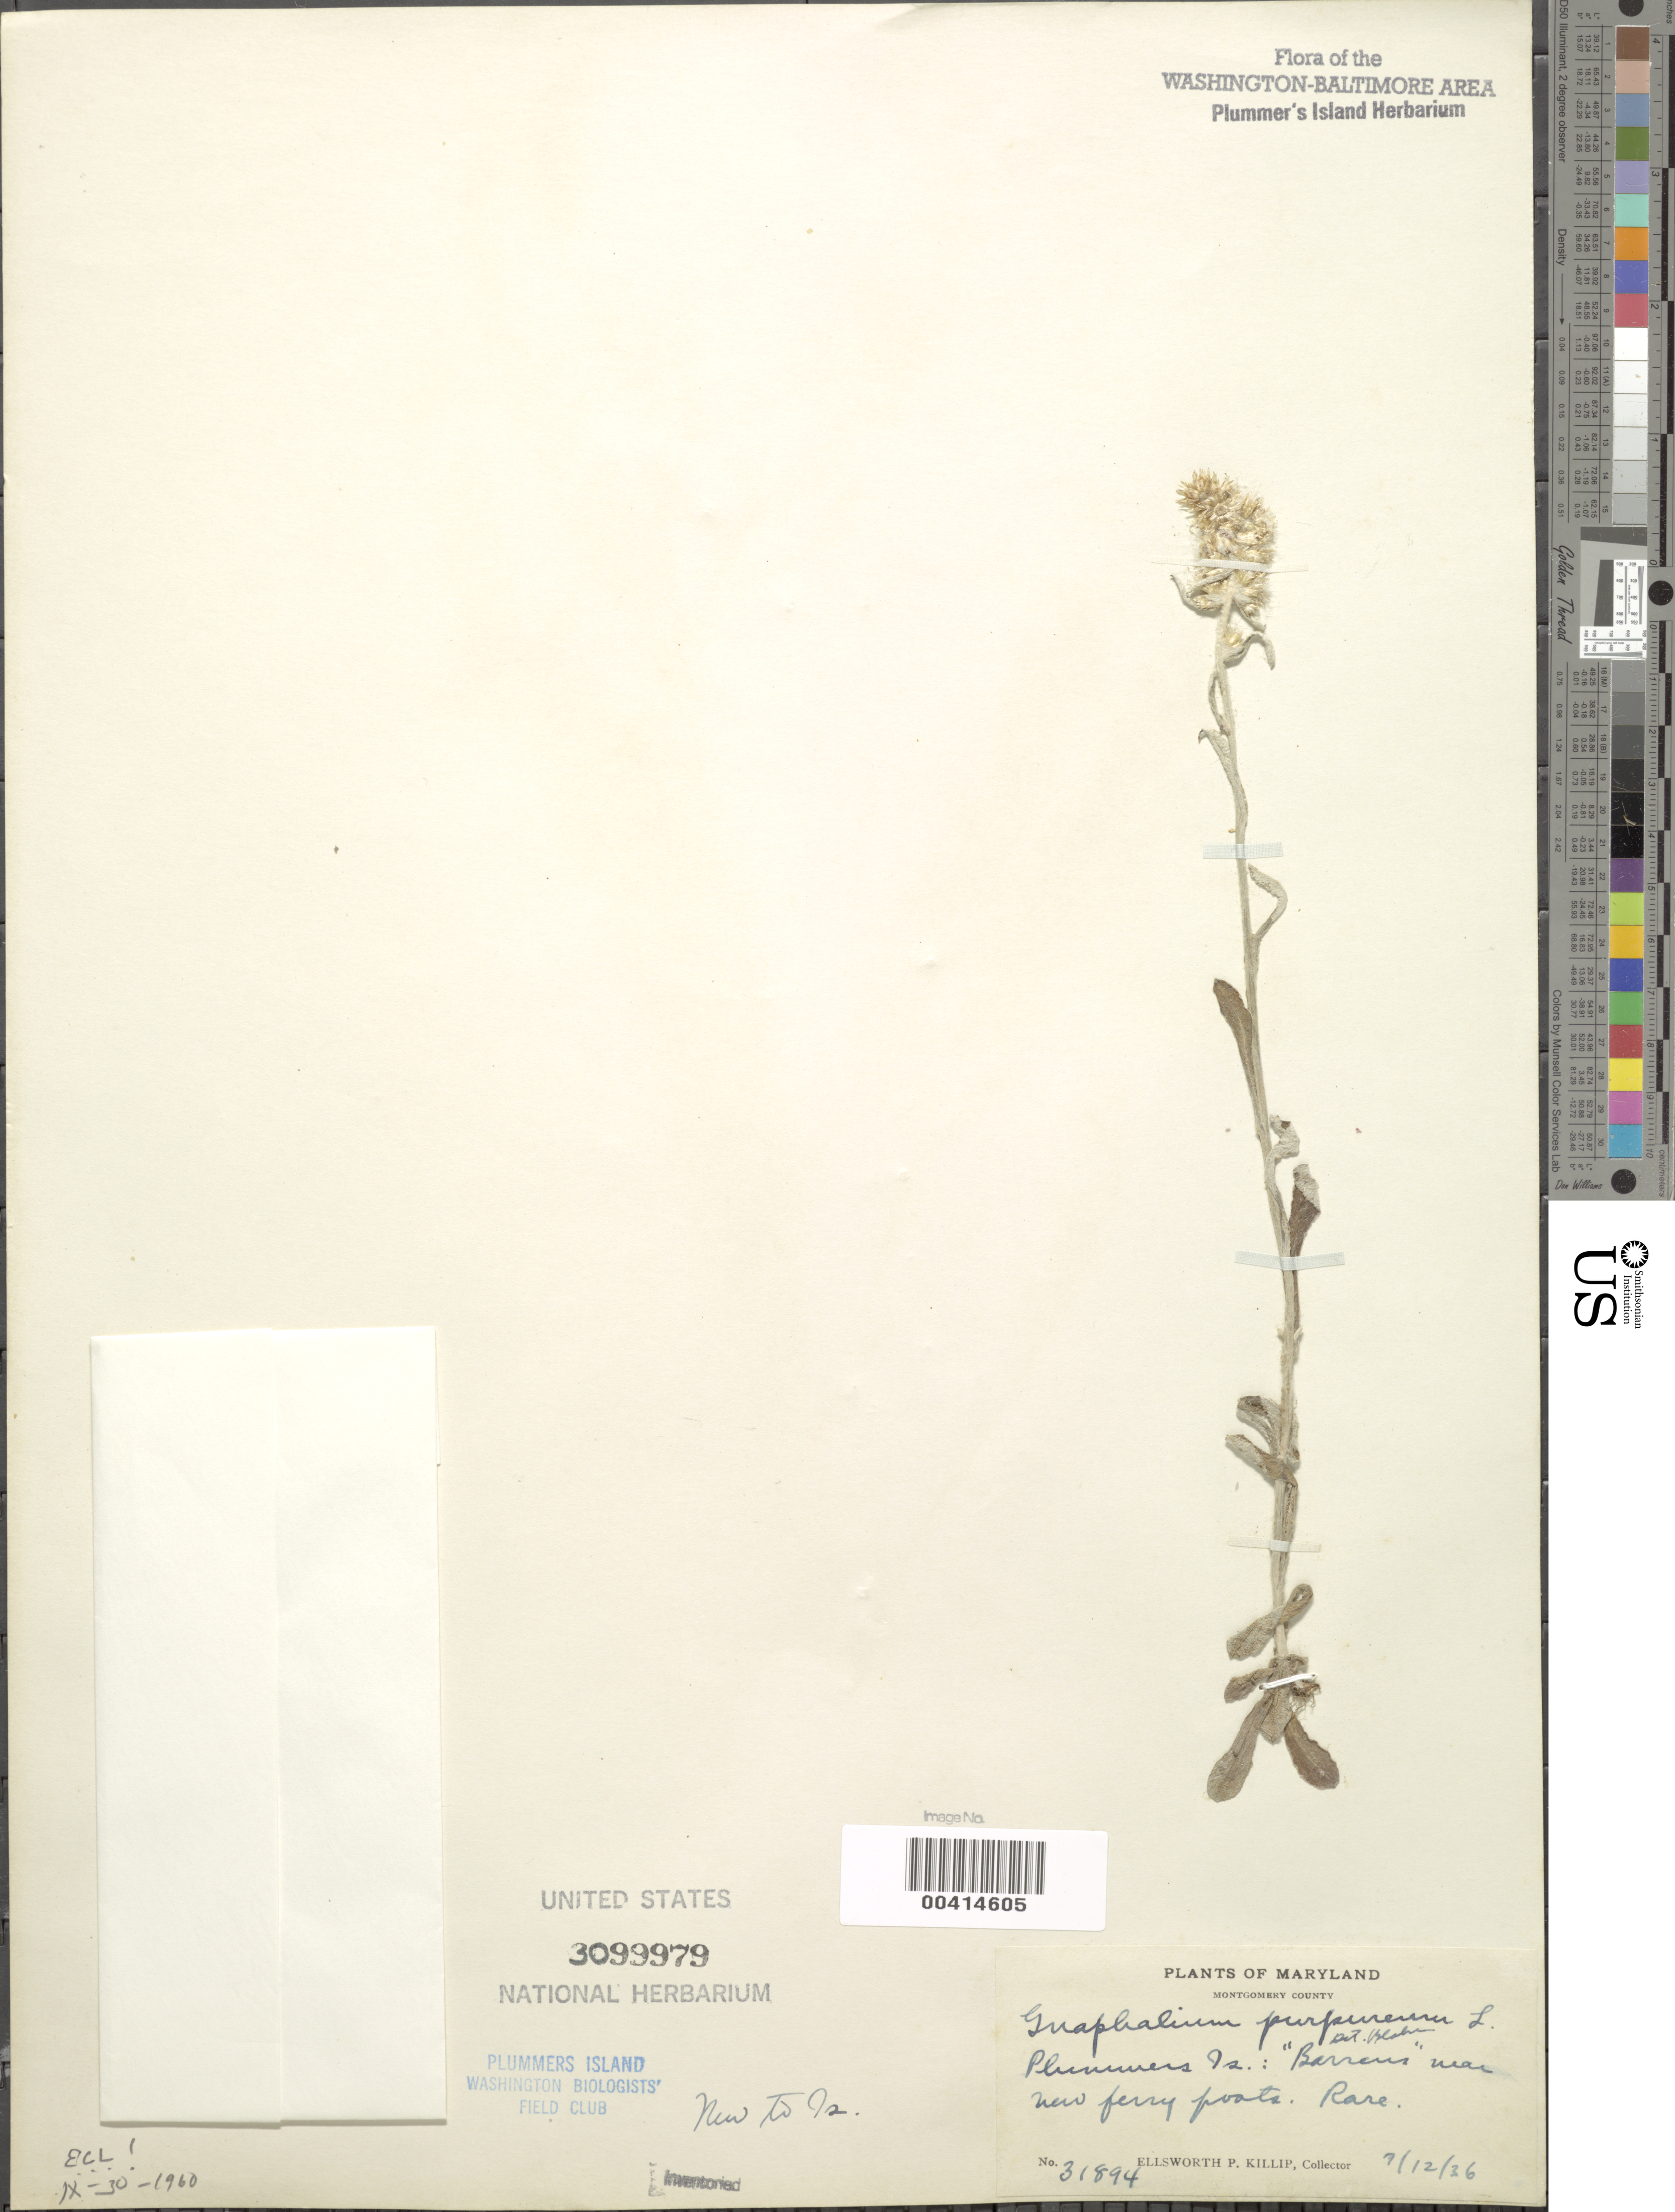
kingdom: Plantae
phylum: Tracheophyta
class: Magnoliopsida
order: Asterales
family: Asteraceae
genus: Gamochaeta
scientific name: Gamochaeta purpurea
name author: (L.) Cabrera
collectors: E. P. Killip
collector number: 31894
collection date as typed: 12 Jul 1936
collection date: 1936-07-12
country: United States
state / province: Maryland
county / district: Montgomery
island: Plummers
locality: Plummer's Island; "barrens" near new ferry posts C. & O. Canal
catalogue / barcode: US 3099979